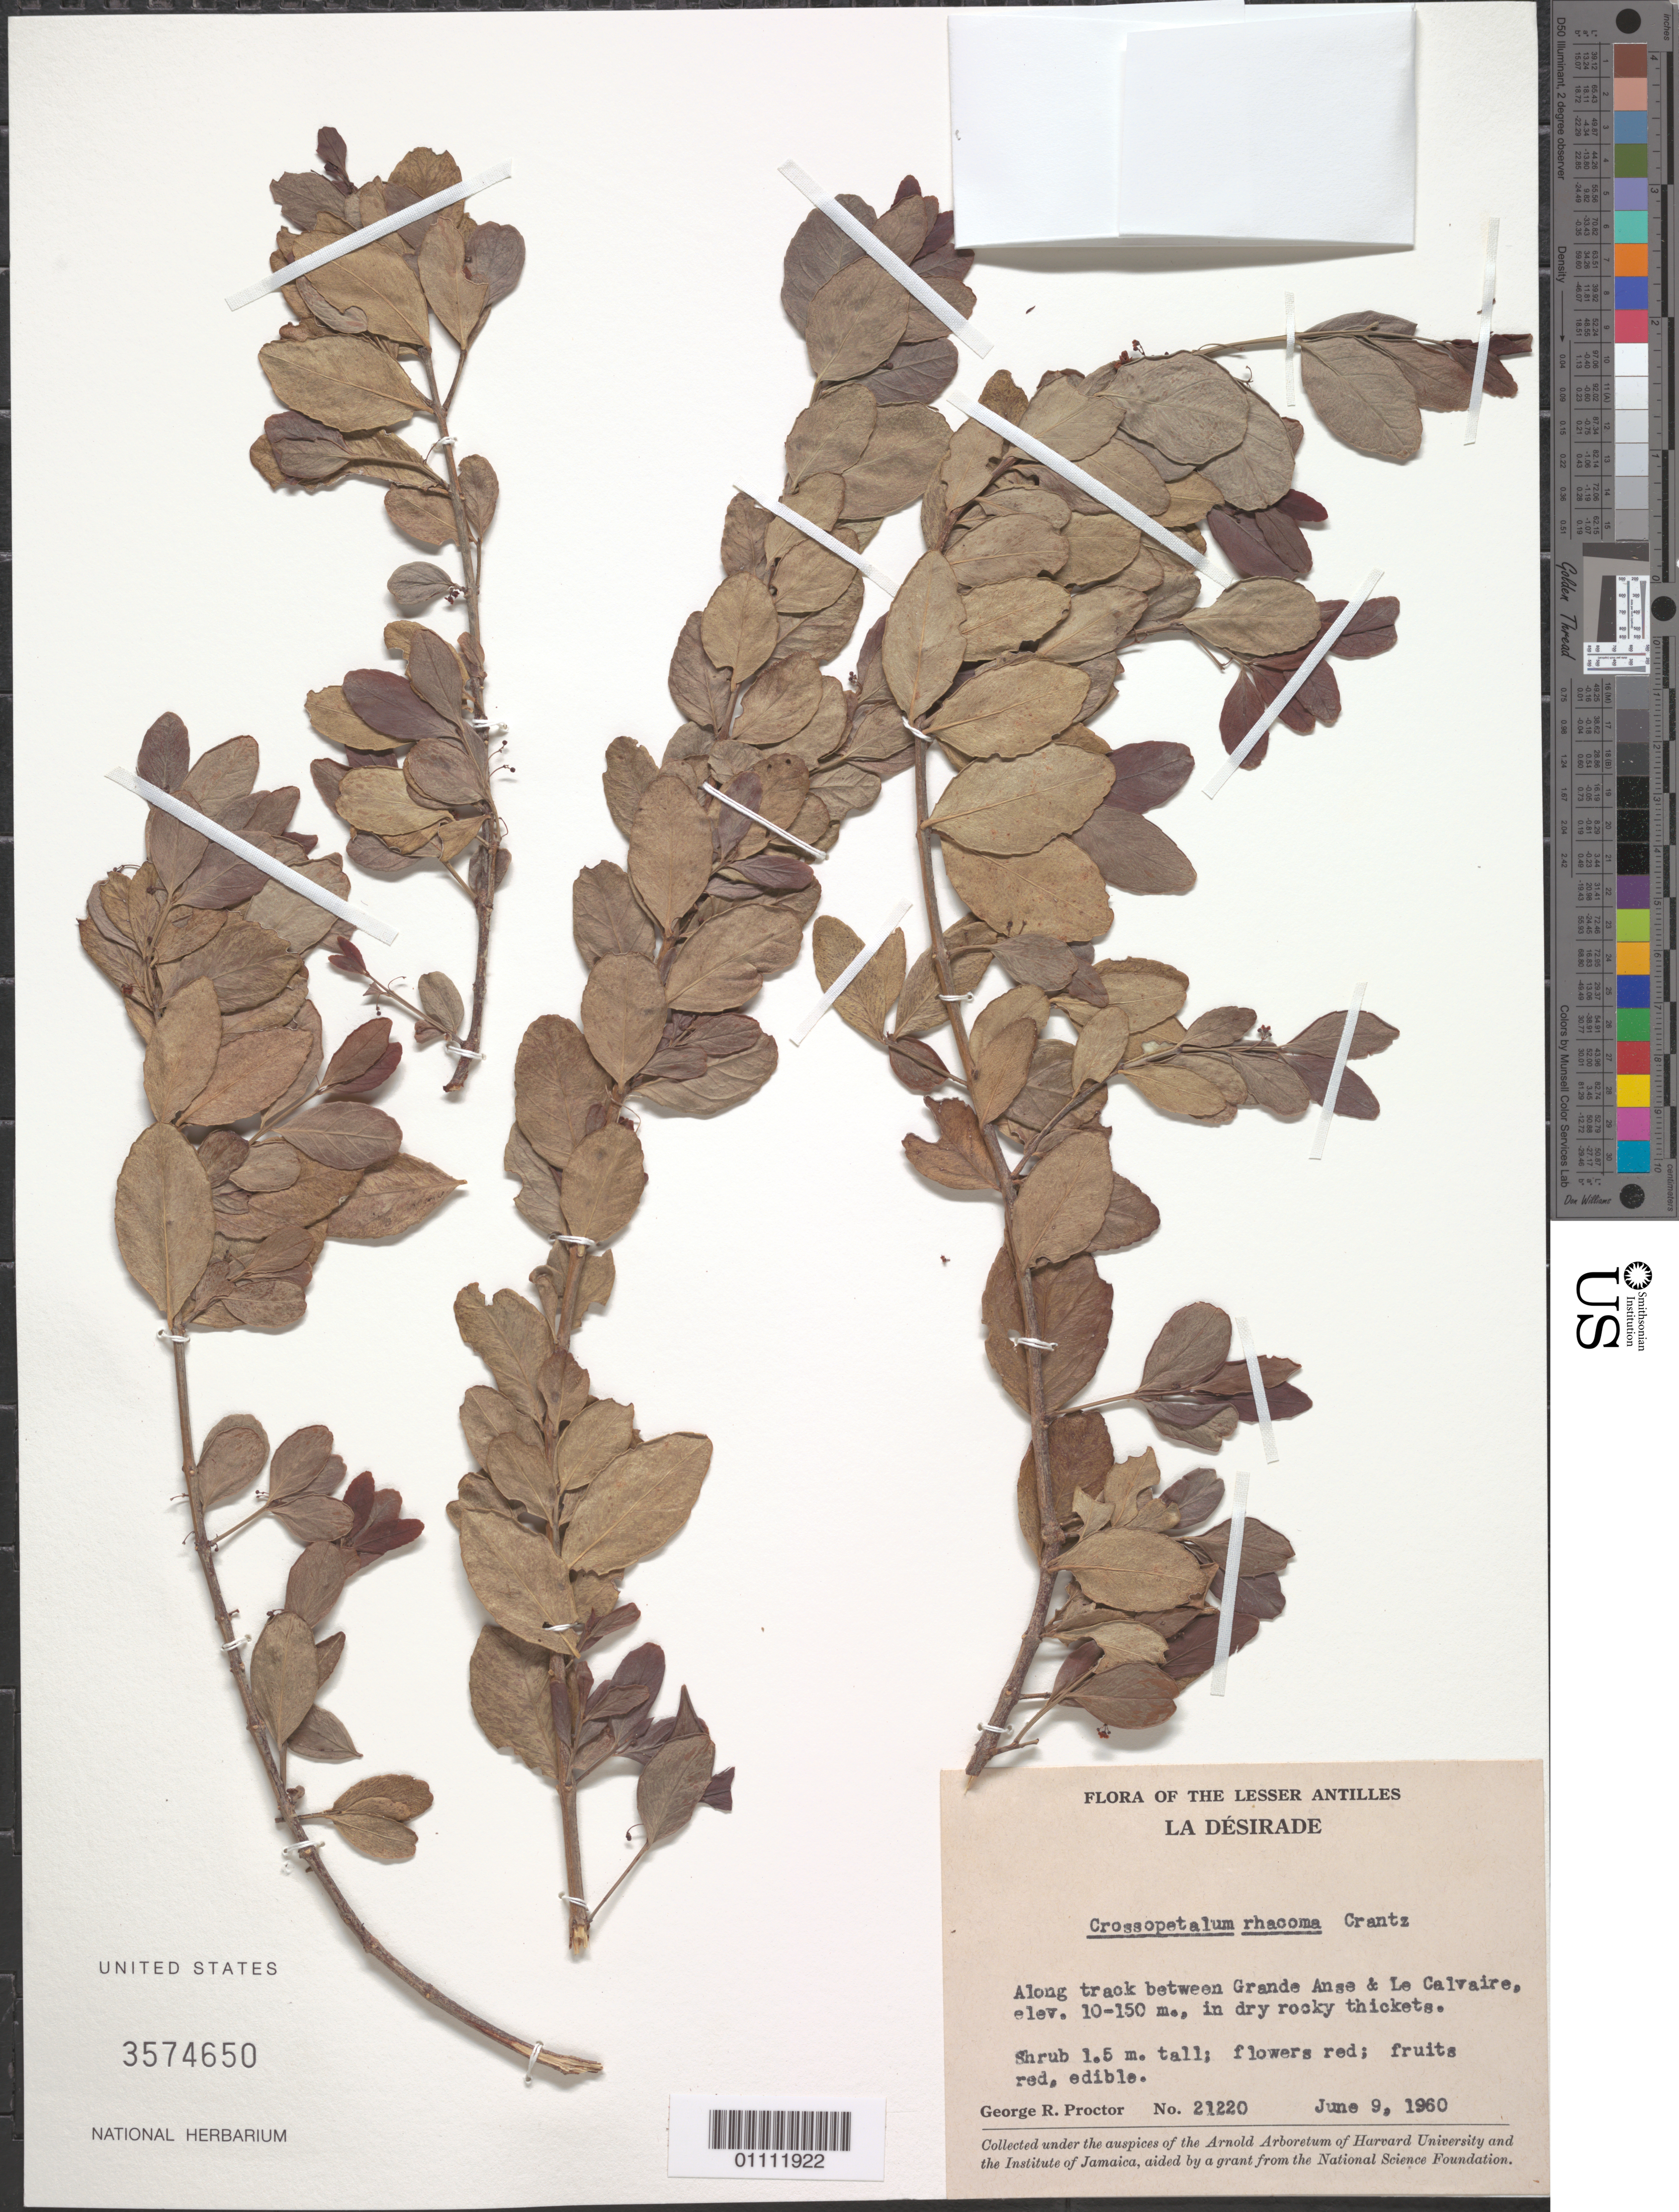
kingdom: Plantae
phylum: Tracheophyta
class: Magnoliopsida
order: Celastrales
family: Celastraceae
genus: Crossopetalum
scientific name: Crossopetalum rhacoma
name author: Crantz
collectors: G. R. Proctor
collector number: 21220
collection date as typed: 09 Jun 1960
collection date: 1960-06-09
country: Guadeloupe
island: La Désirade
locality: Grand Anse to Le Calvaire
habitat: Along track; in dry rocky thickets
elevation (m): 10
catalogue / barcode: US 3574650